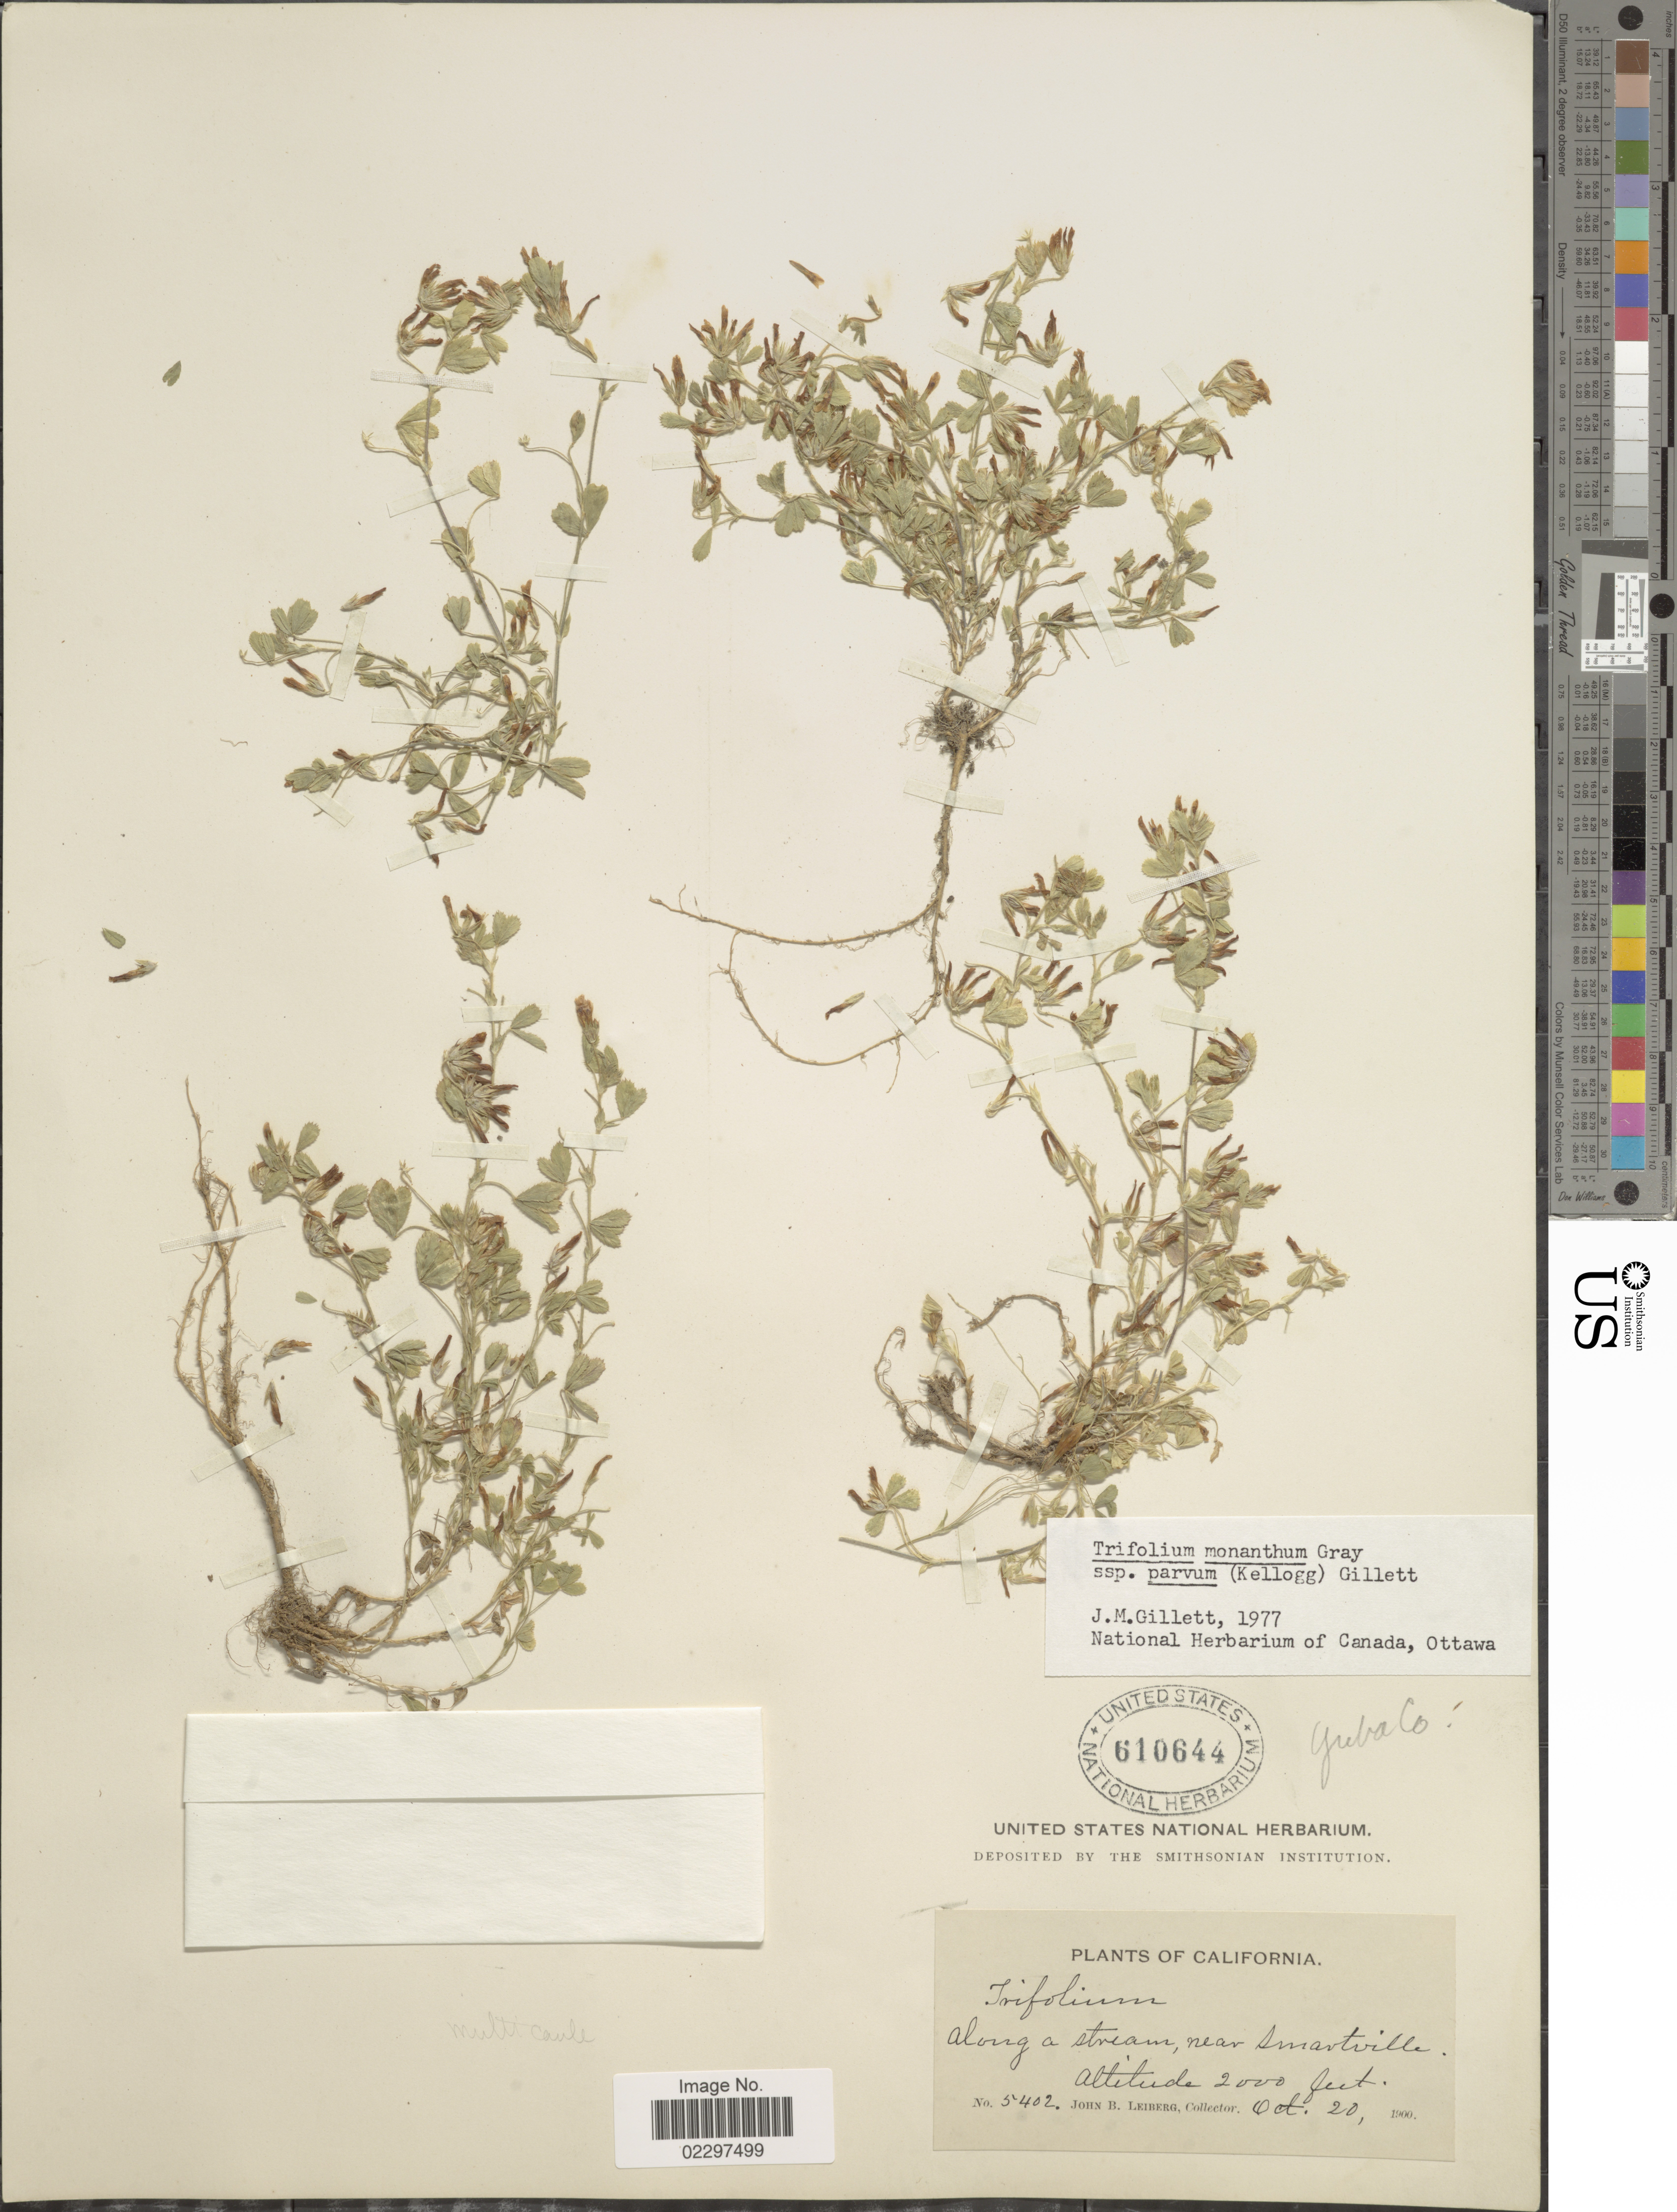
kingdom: Plantae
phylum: Tracheophyta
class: Magnoliopsida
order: Fabales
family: Fabaceae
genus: Trifolium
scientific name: Trifolium monanthum subsp. parvum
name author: (Kellogg) J.M. Gillett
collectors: J. B. Leiberg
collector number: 5402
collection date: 1900-10-20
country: United States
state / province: California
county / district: Yuba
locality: Along a stream, near Smartville. Yuba Co.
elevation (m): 610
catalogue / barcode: US 610644